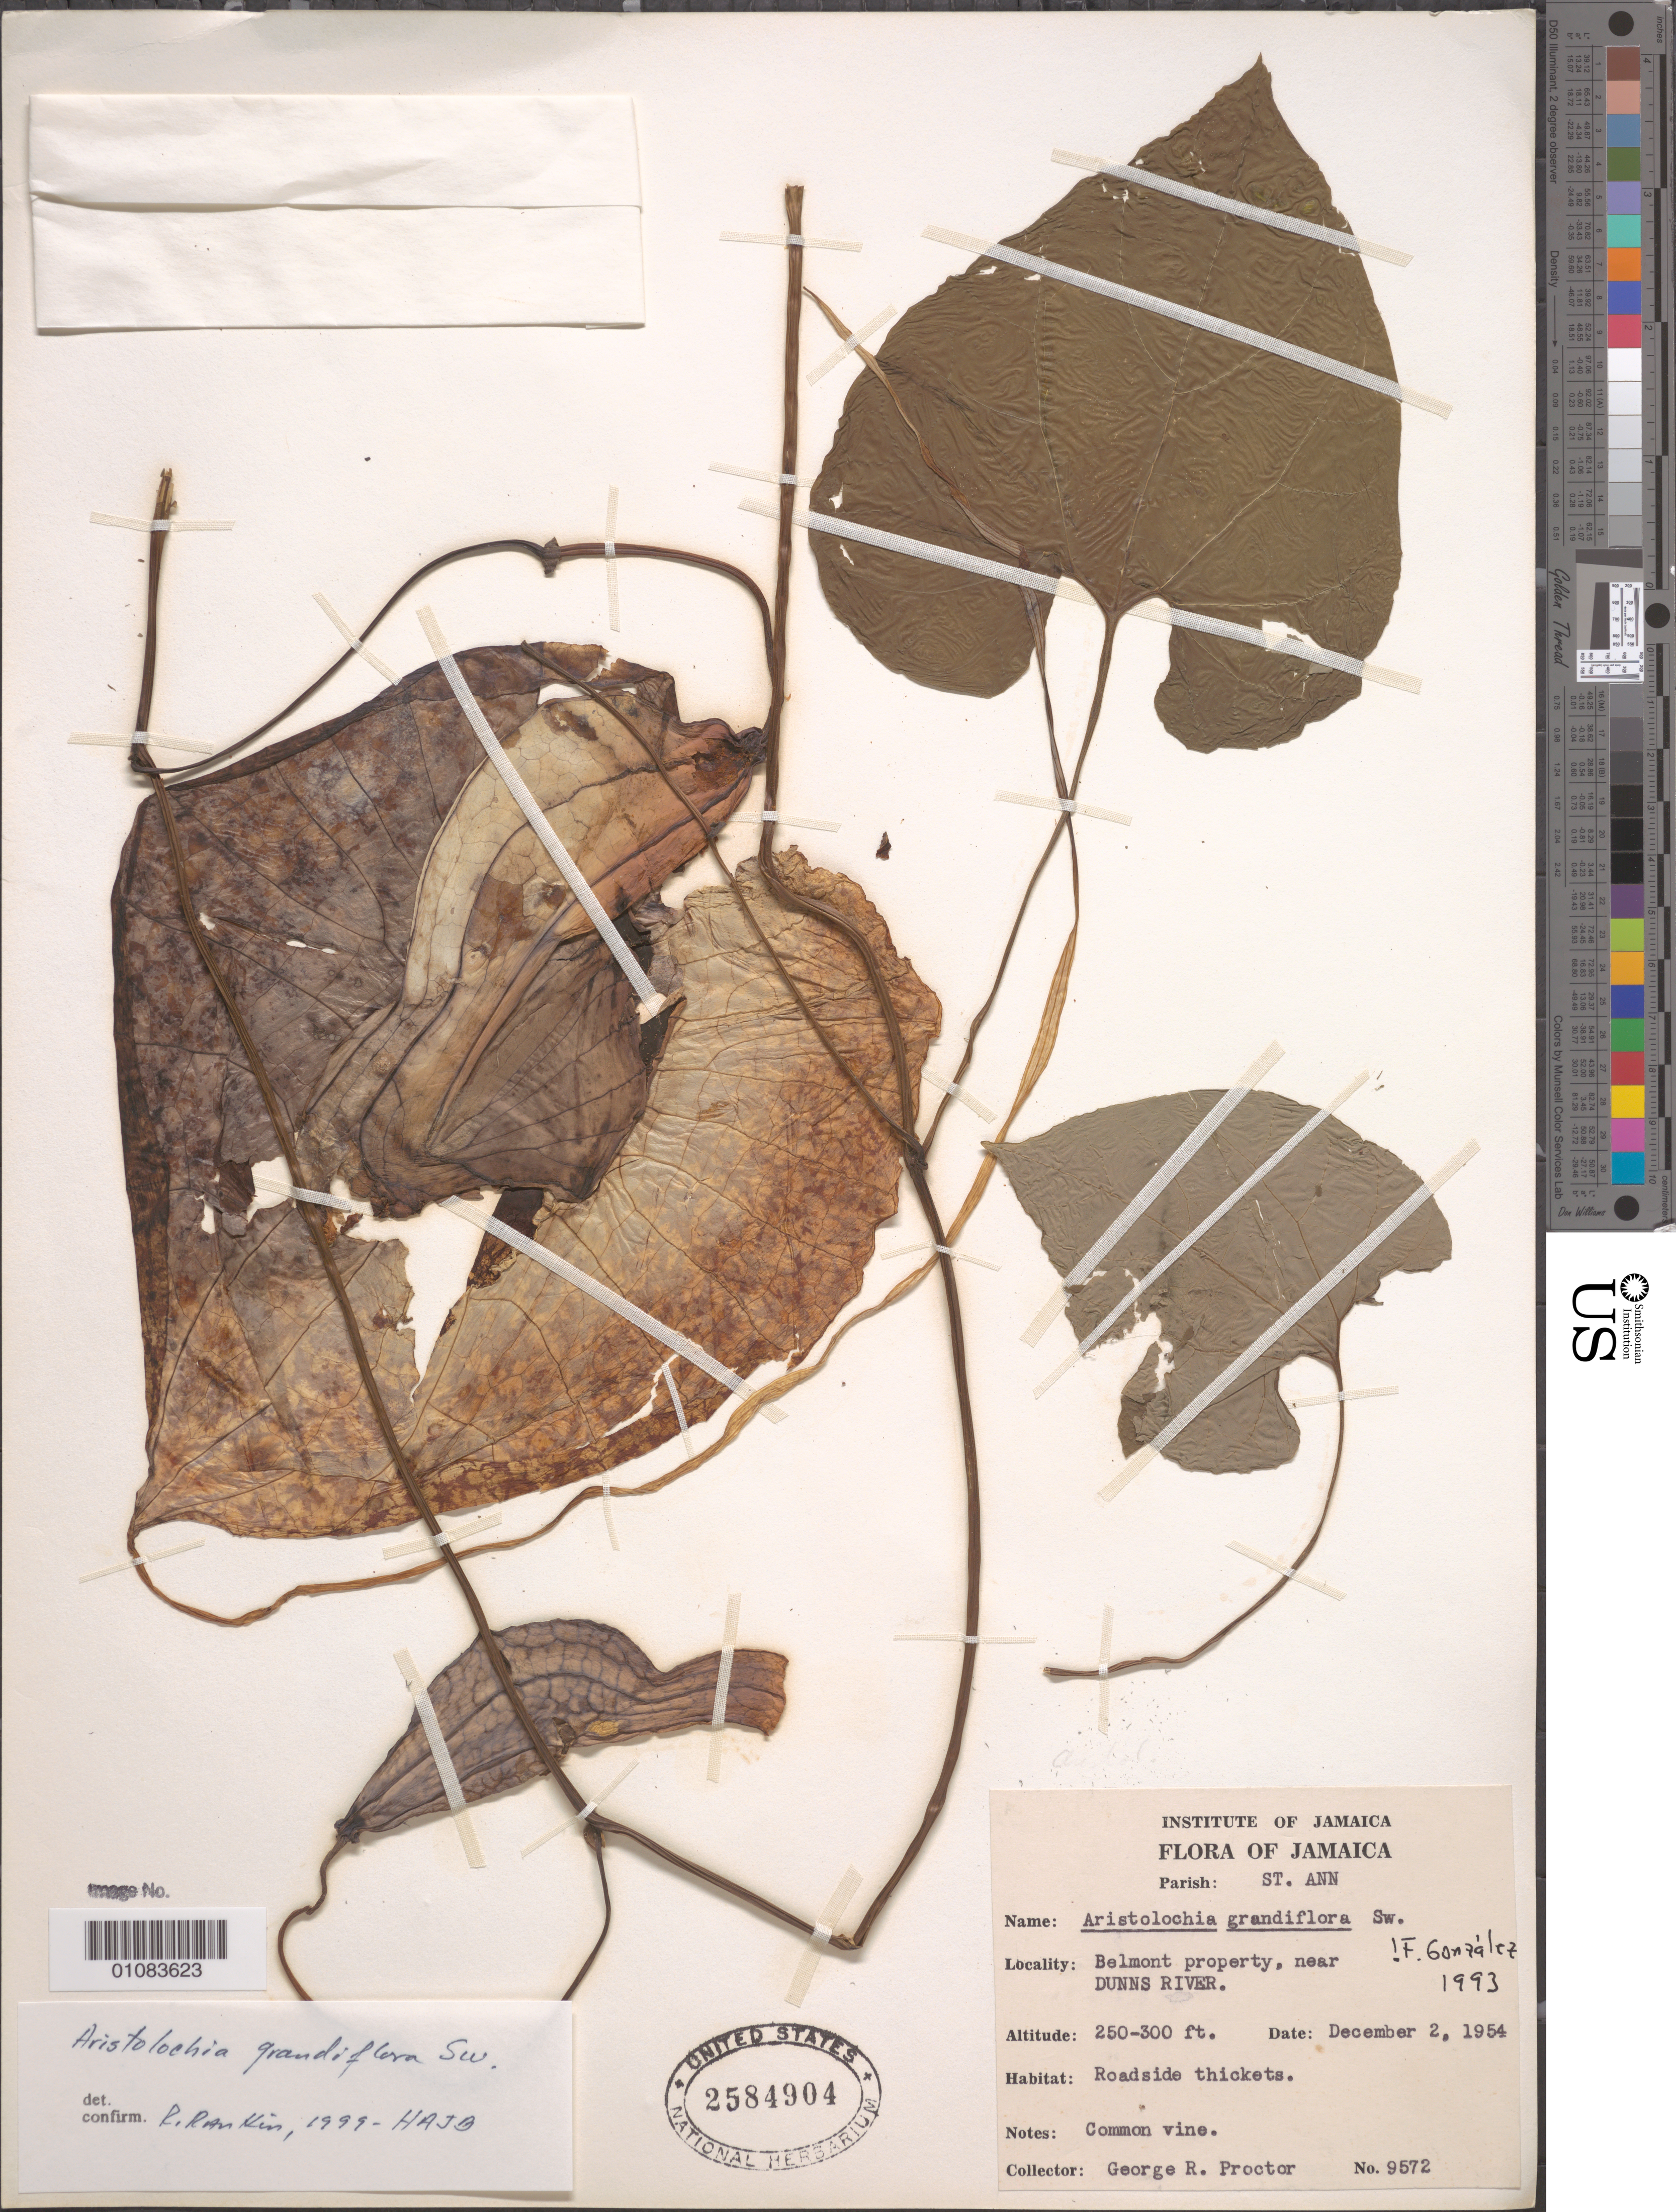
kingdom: Plantae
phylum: Tracheophyta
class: Magnoliopsida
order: Piperales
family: Aristolochiaceae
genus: Aristolochia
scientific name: Aristolochia grandiflora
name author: Sw.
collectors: G. R. Proctor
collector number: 9572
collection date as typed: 02 Dec 1954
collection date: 1954-12-02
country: Jamaica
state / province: Saint Ann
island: Jamaica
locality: Belmont property, near Dunns River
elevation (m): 76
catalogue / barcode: US 2584904